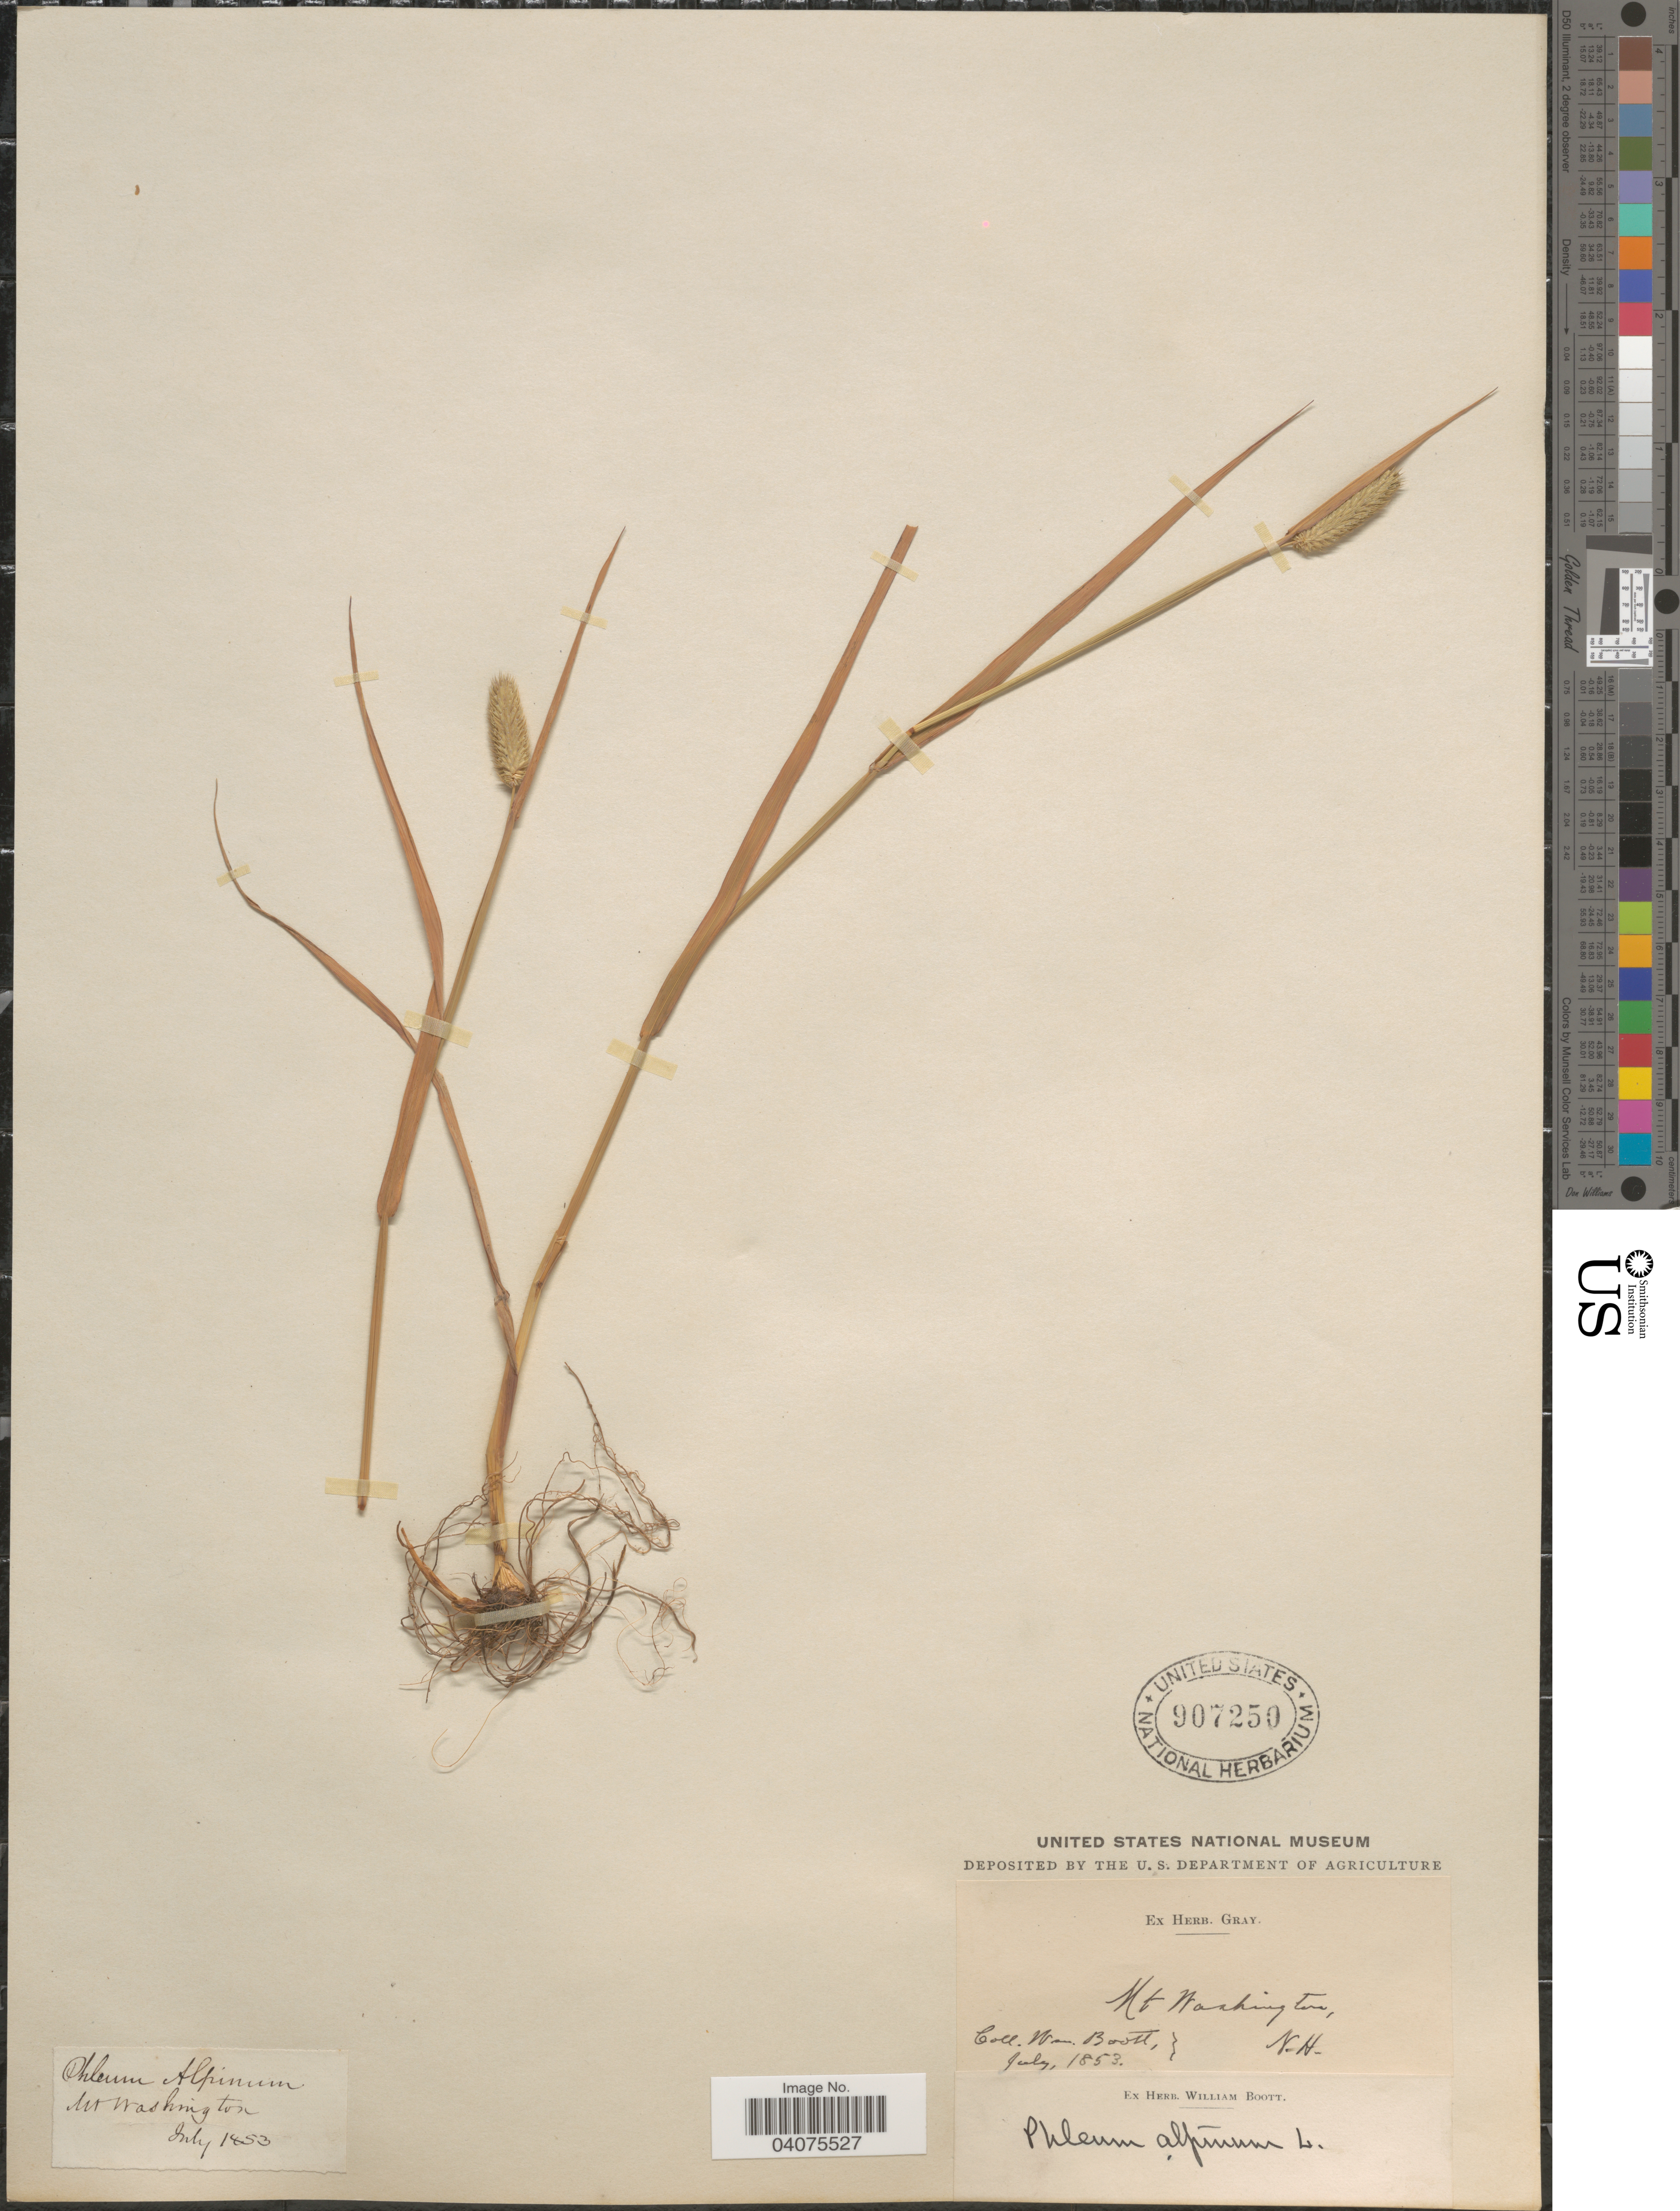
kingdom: Plantae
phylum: Tracheophyta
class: Liliopsida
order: Poales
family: Poaceae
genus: Phleum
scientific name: Phleum alpinum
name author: L.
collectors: W. Boott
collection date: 1853-07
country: United States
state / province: New Hampshire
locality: Mt Washington.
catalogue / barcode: US 907250